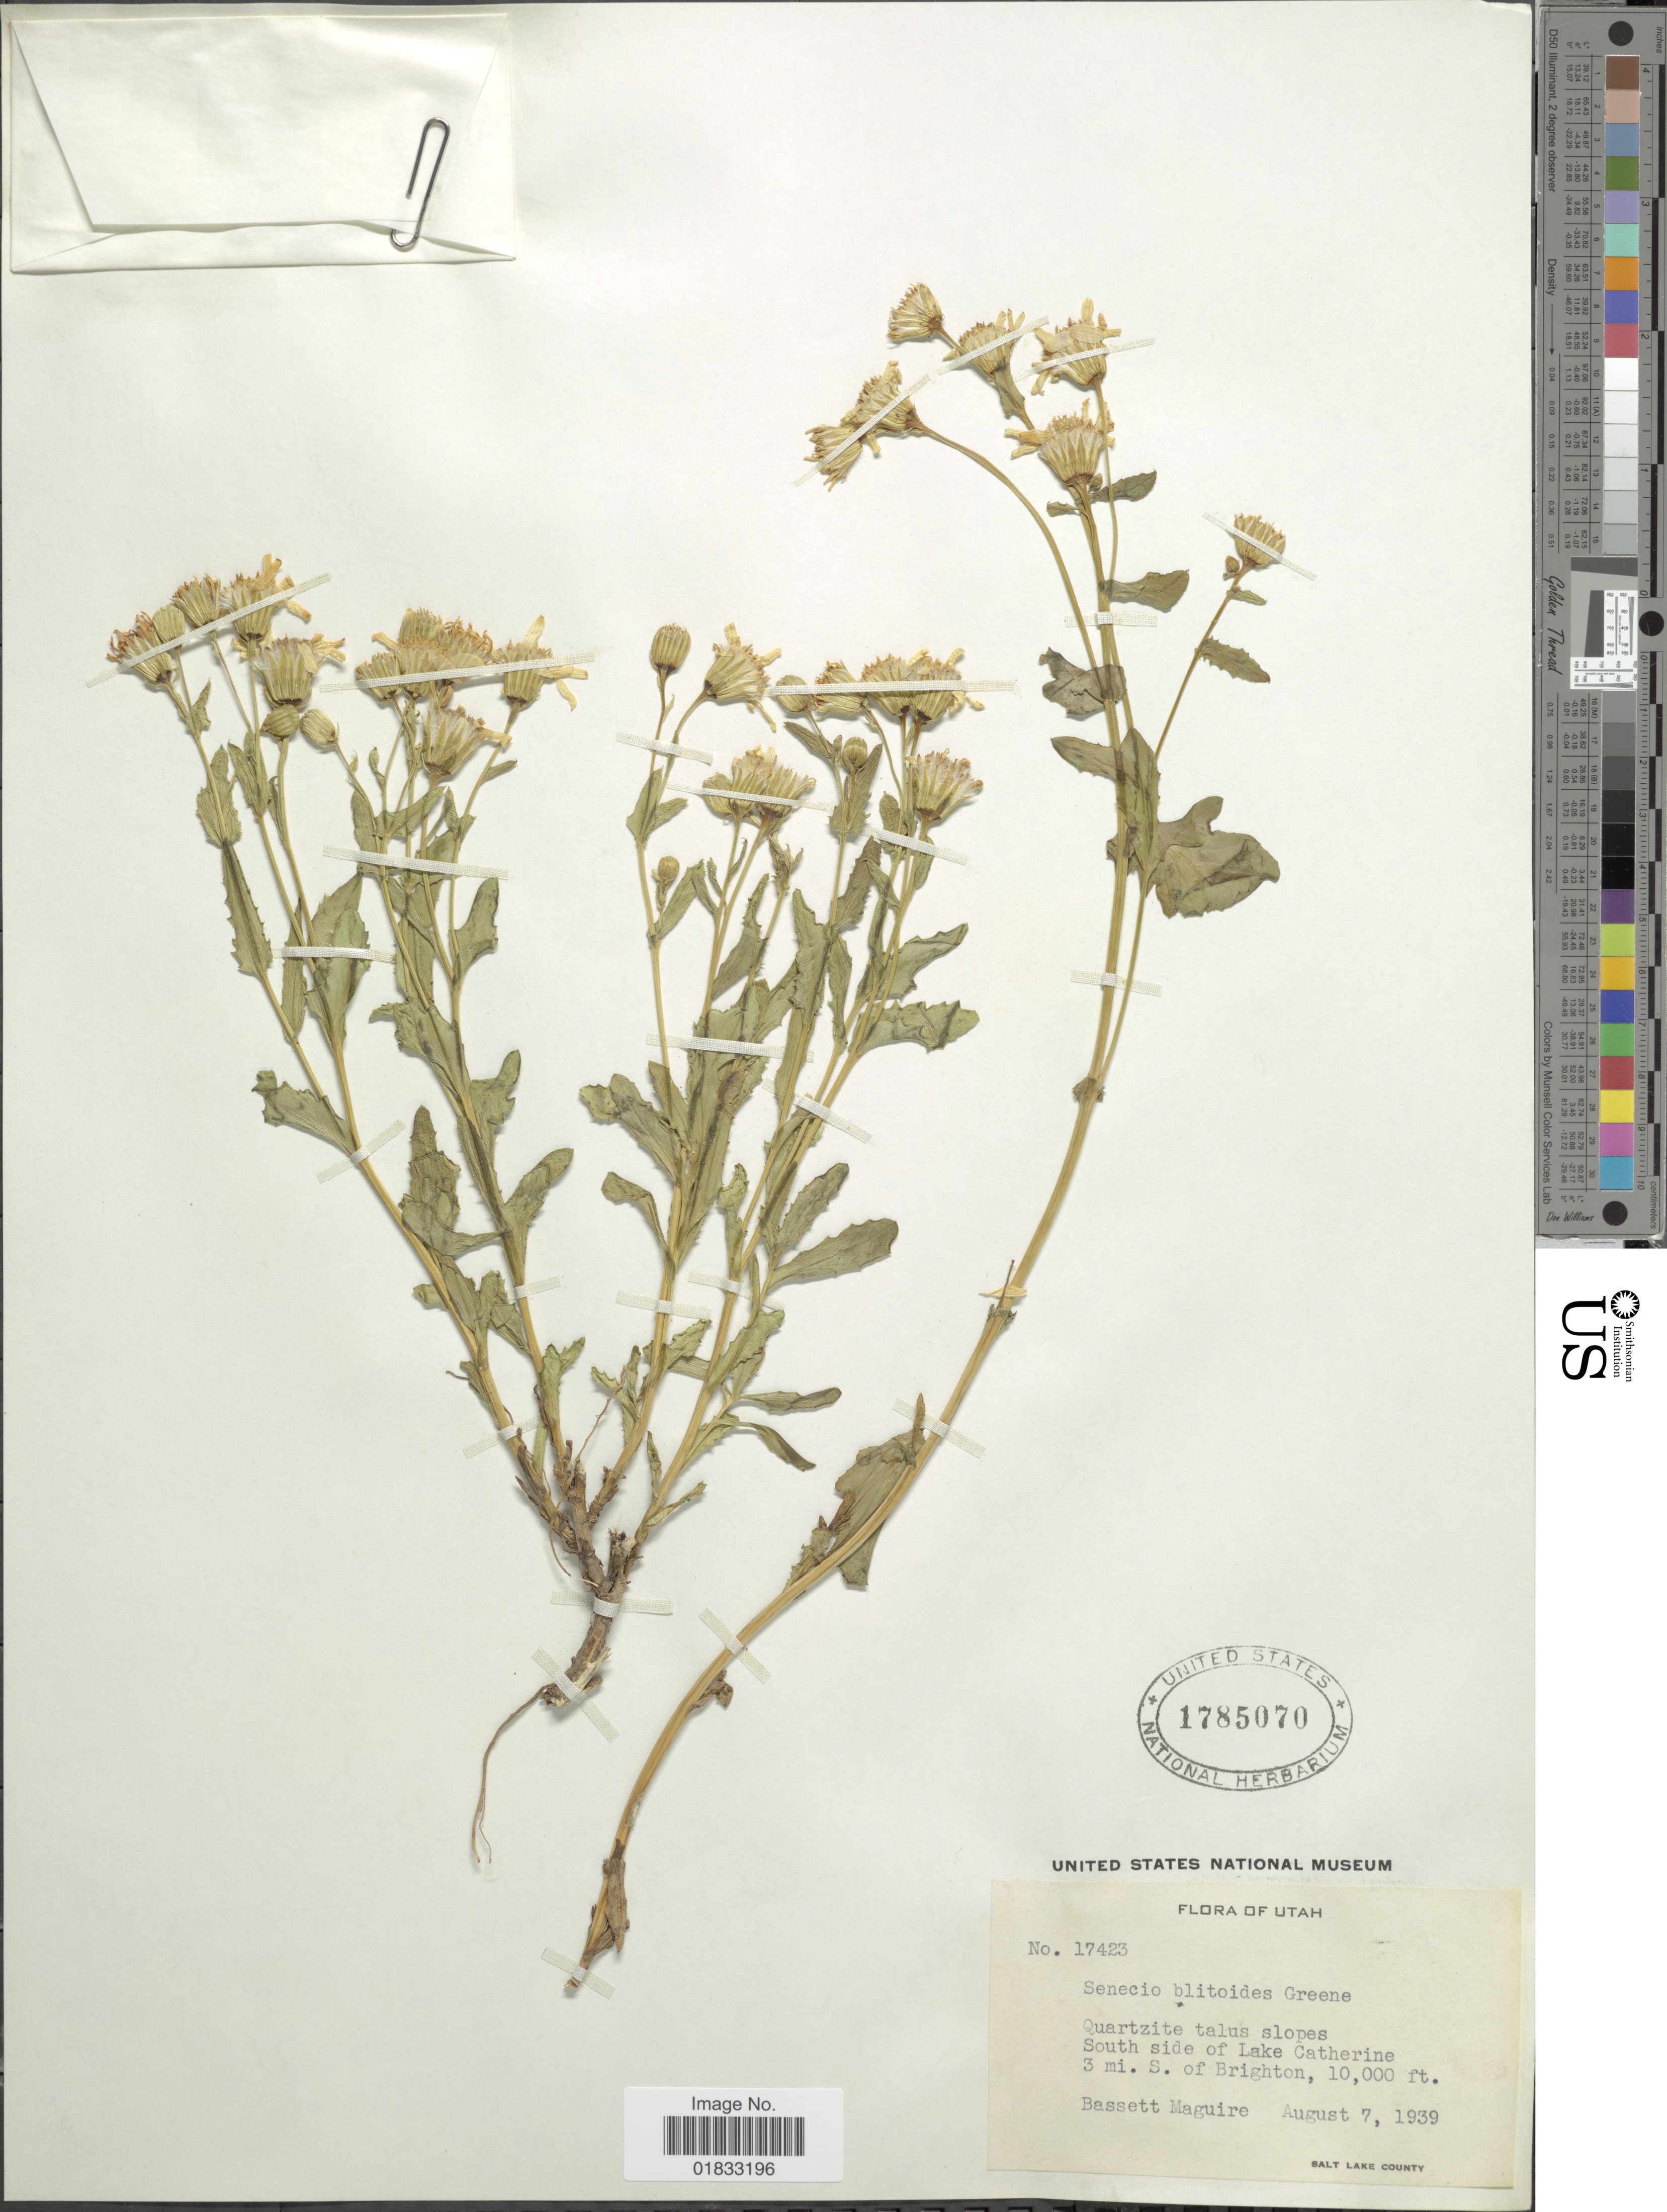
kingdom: Plantae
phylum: Tracheophyta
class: Magnoliopsida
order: Asterales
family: Asteraceae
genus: Senecio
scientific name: Senecio fremontii var. blitoides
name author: (Greene) Cronq.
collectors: B. Maguire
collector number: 17423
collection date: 1939-08-07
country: United States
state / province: Utah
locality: Quartzite talus slope, South side of Lake Catherine 3 mi. S of Brighton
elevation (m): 3048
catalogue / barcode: US 1785070